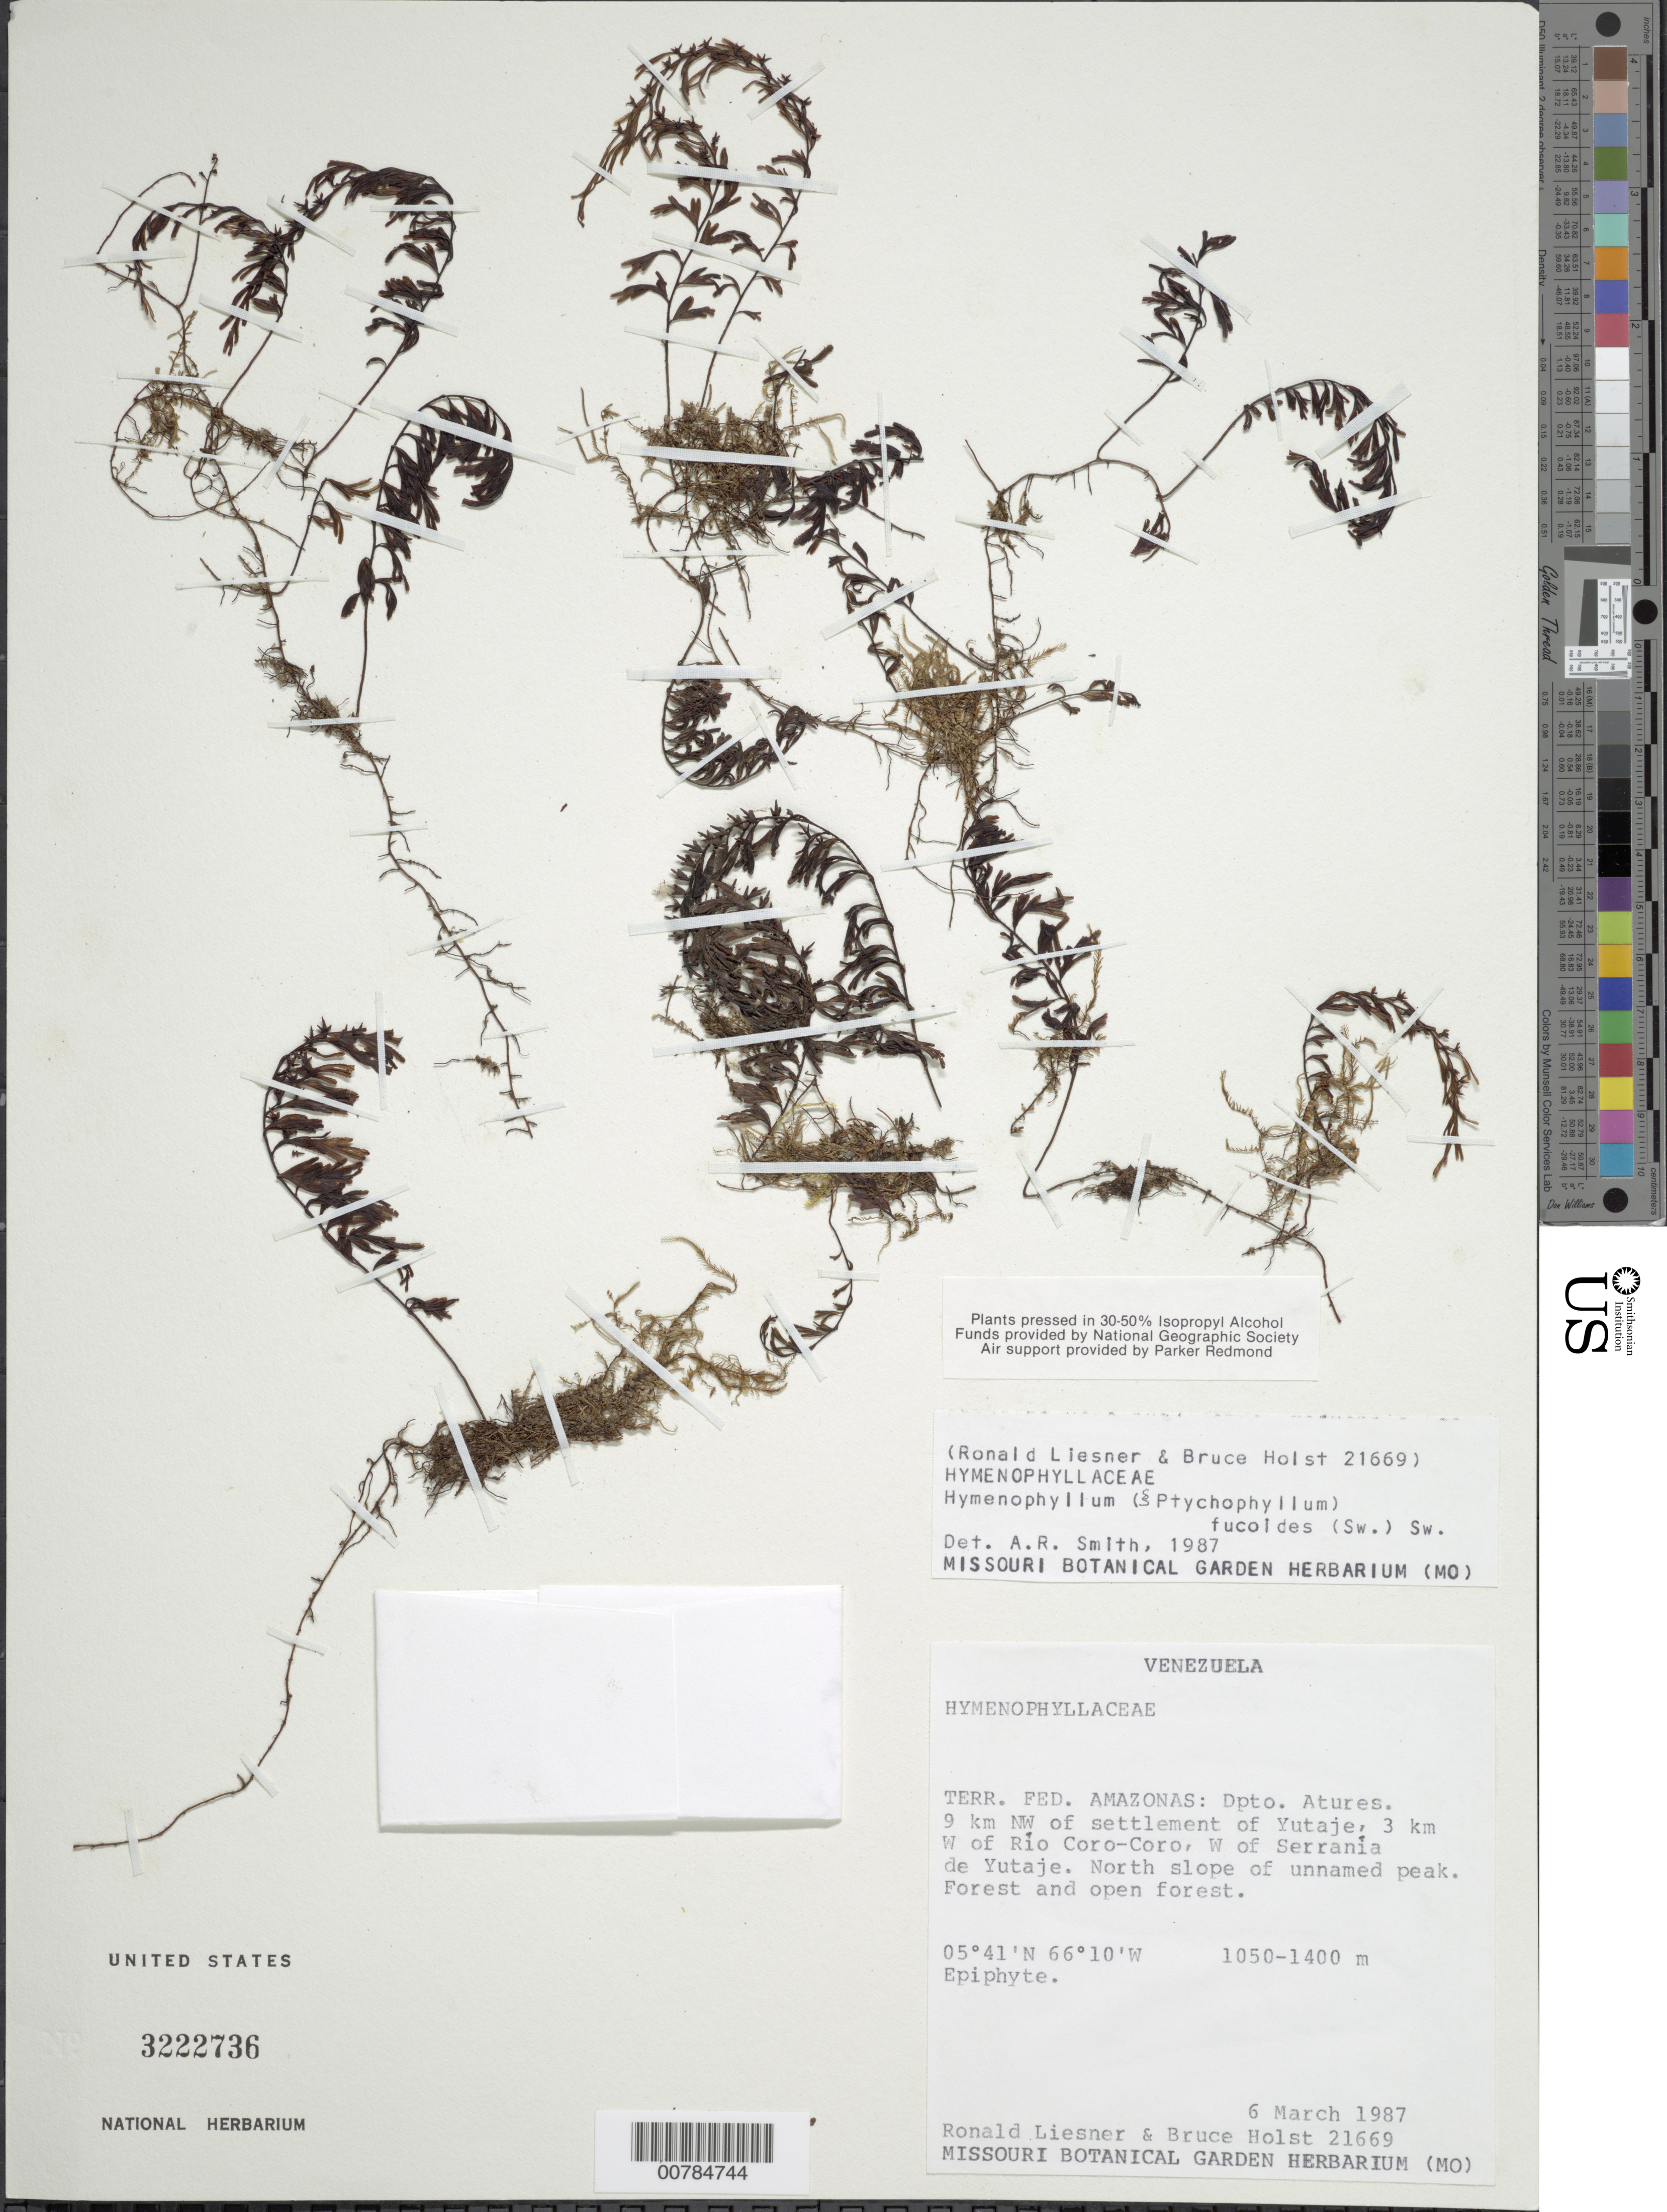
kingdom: Plantae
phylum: Tracheophyta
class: Polypodiopsida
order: Hymenophyllales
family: Hymenophyllaceae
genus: Hymenophyllum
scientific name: Hymenophyllum fucoides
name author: (Sw.) Sw.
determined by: Smith, Alan R., (UC)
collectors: R. L. Liesner & B. Holst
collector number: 21669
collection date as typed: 6-Mar-87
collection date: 1987-03-06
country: Venezuela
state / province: Amazonas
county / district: Atures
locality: Yutajé settlement, 9 km NW of; 4 km W of Río Coro-Coro, W of Serrania de Yutajé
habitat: North slope of unnamed peak; forest and open forest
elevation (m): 1050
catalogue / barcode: US 3222736